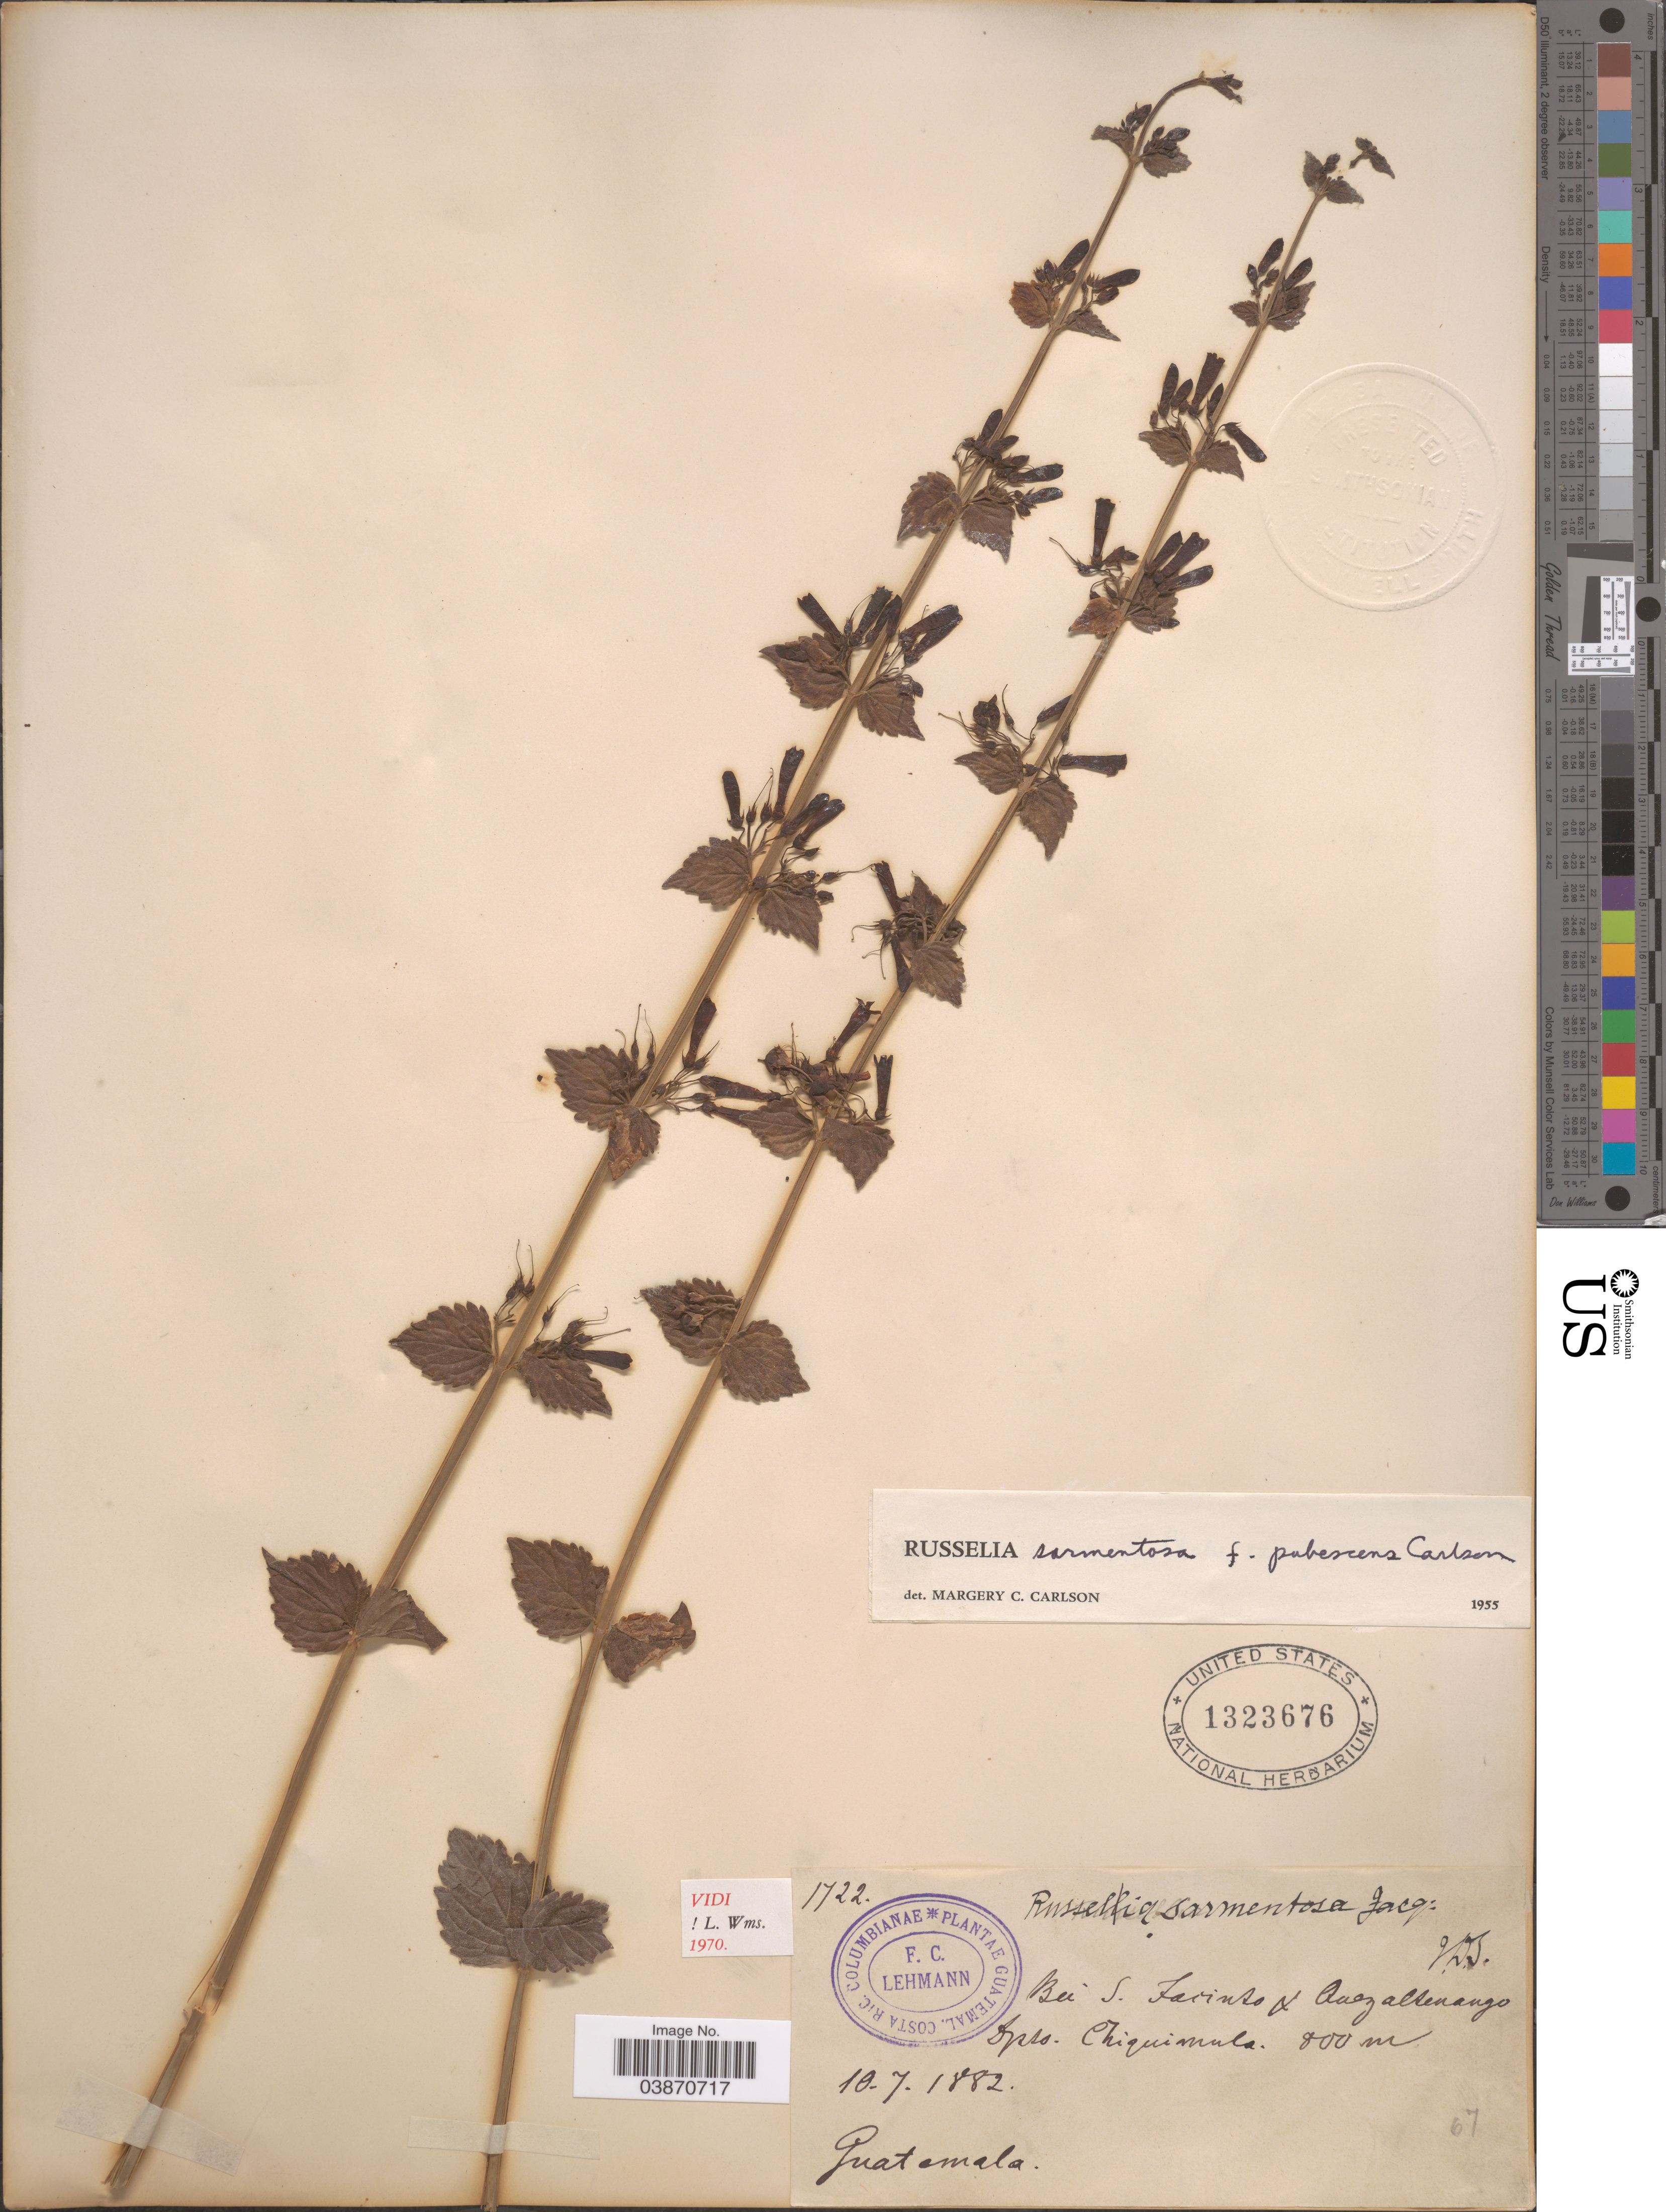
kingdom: Plantae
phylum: Tracheophyta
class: Magnoliopsida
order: Lamiales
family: Plantaginaceae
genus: Russelia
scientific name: Russelia sarmentosa f. pubescens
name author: Carlson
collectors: F. C. Lehmann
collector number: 1722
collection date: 1882-07-10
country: Guatemala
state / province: Chiquimula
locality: Bei S. Facinto & Quetzaltenango, Dpto. Chiquimula.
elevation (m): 800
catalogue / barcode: US 1323676